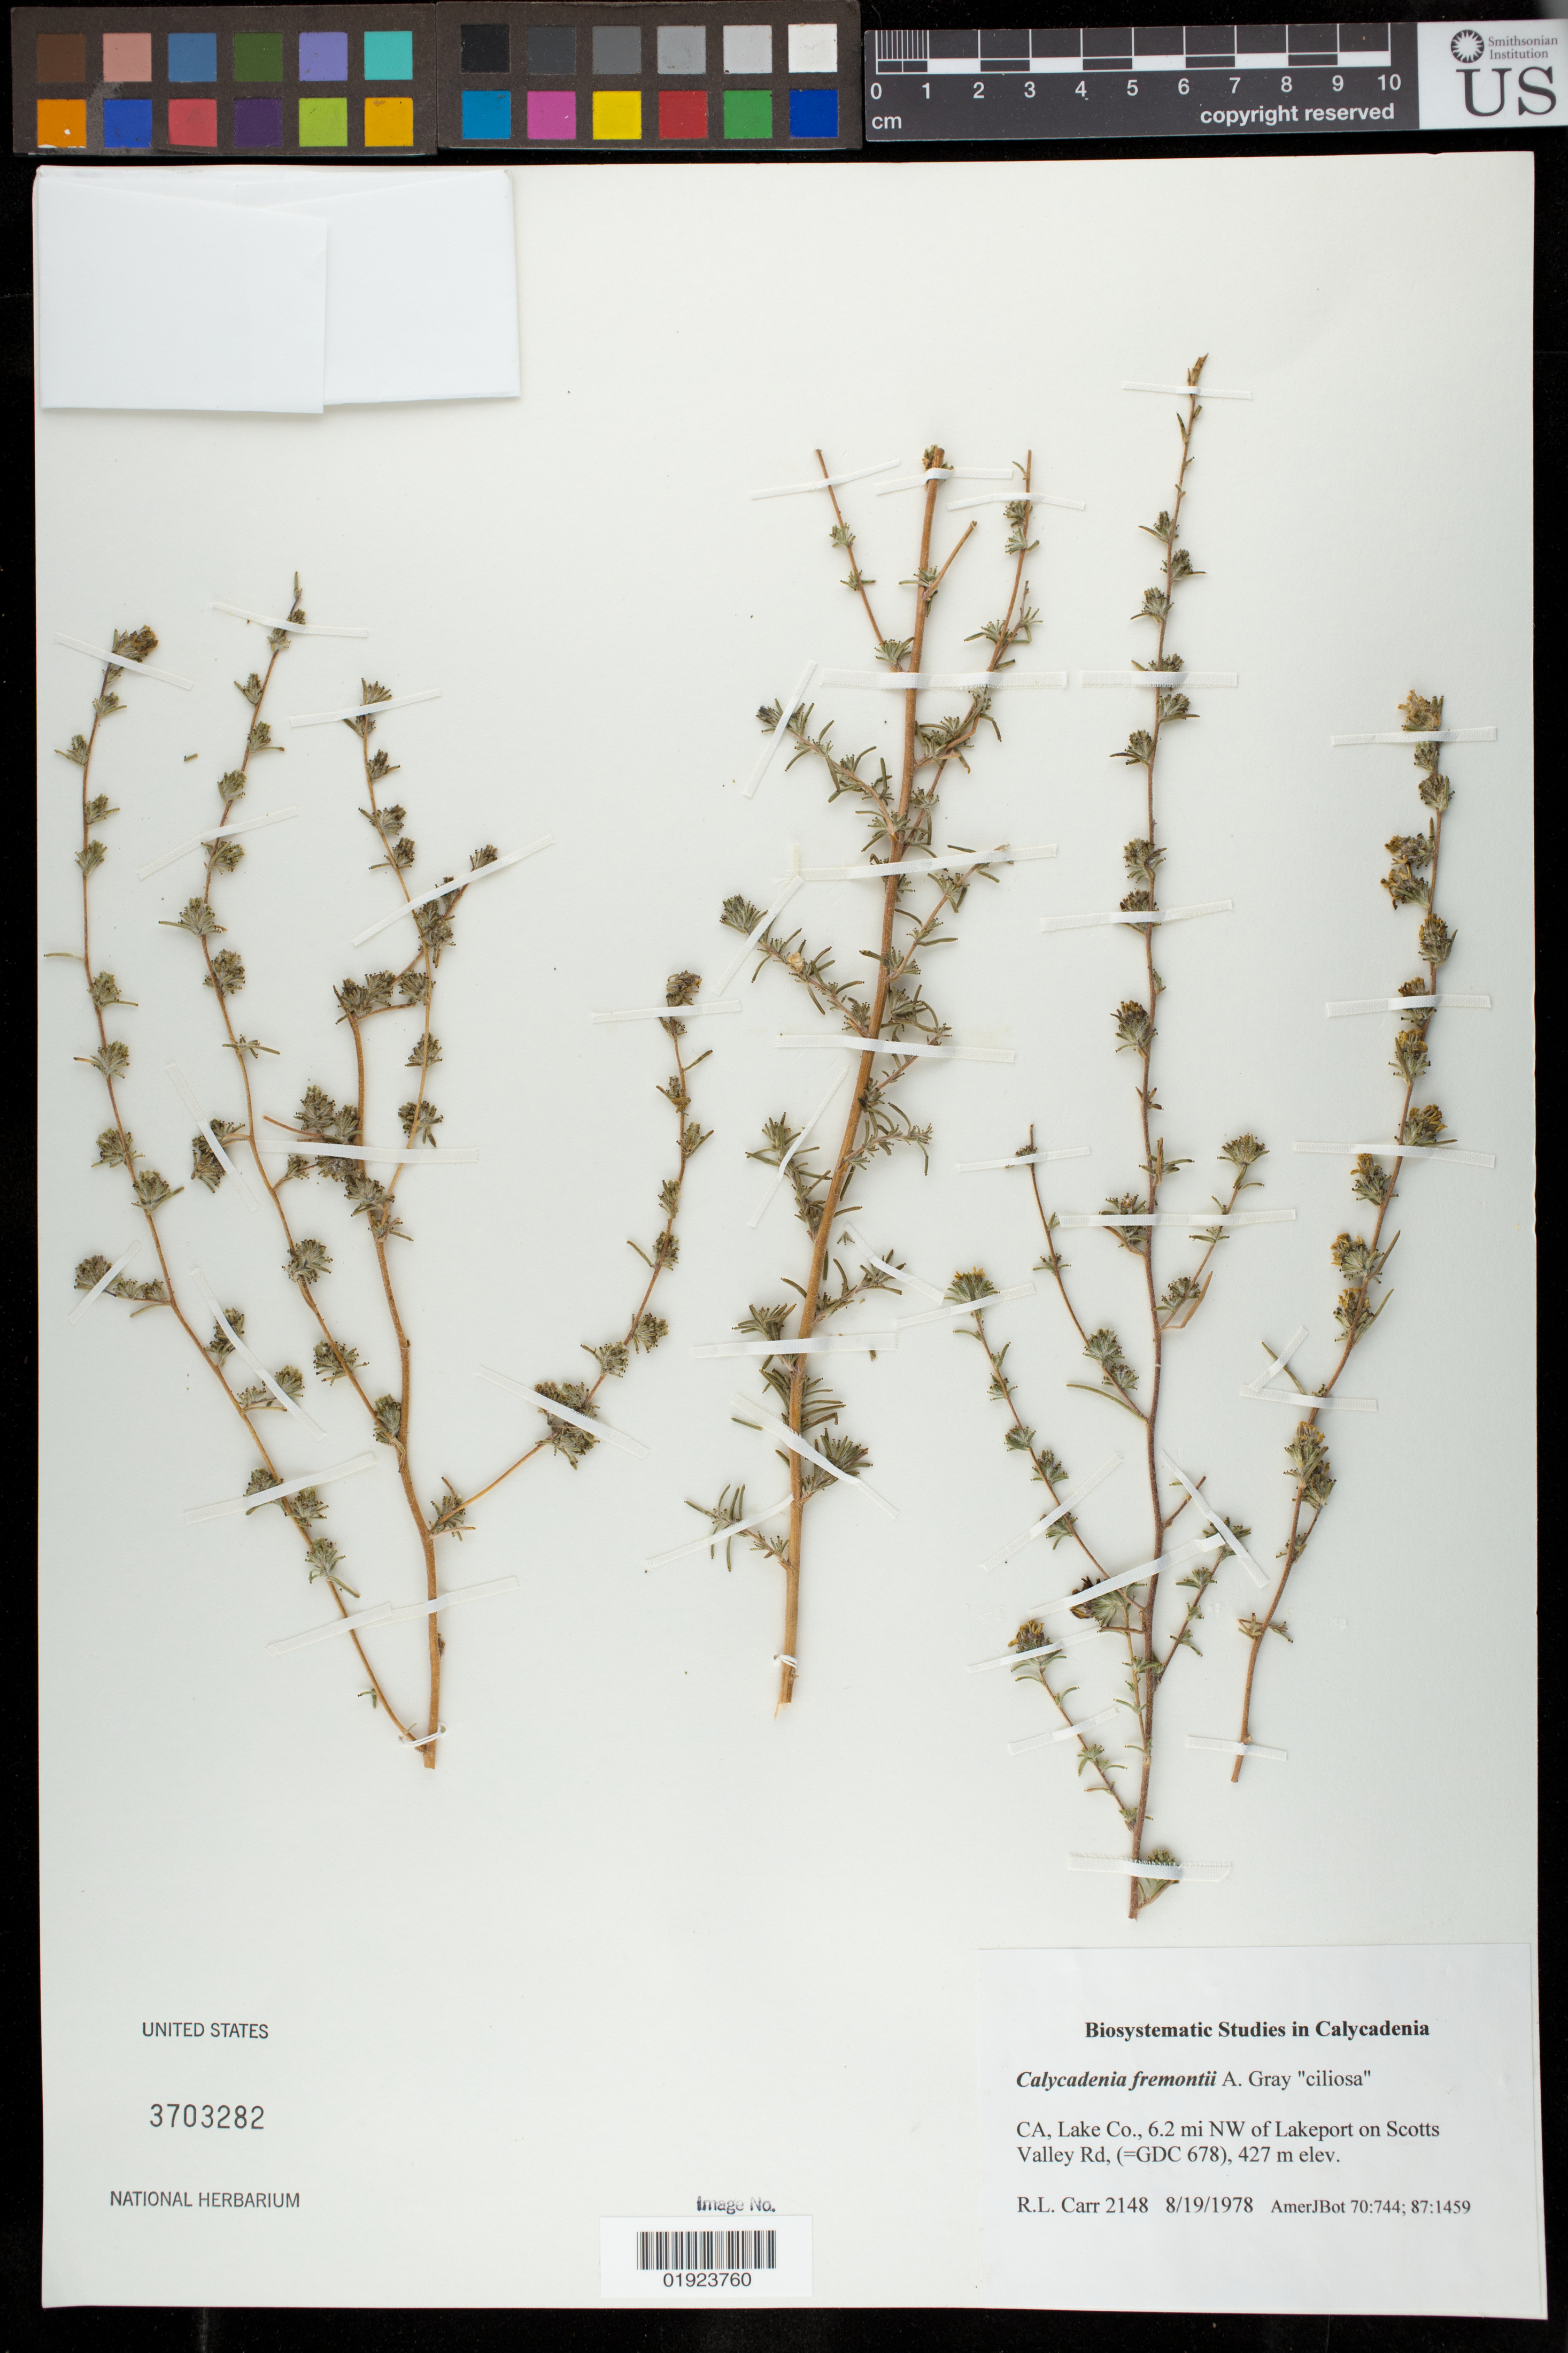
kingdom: Plantae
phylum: Tracheophyta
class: Magnoliopsida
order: Asterales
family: Asteraceae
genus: Calycadenia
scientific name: Calycadenia fremontii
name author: A. Gray in Emory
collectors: R. Carr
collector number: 2148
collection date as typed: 8/19/1978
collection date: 1978-08-19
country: United States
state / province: California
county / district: Lake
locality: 6.2 mi NW of Lakeport on Scotts Valley Rd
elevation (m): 427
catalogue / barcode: US 3703282